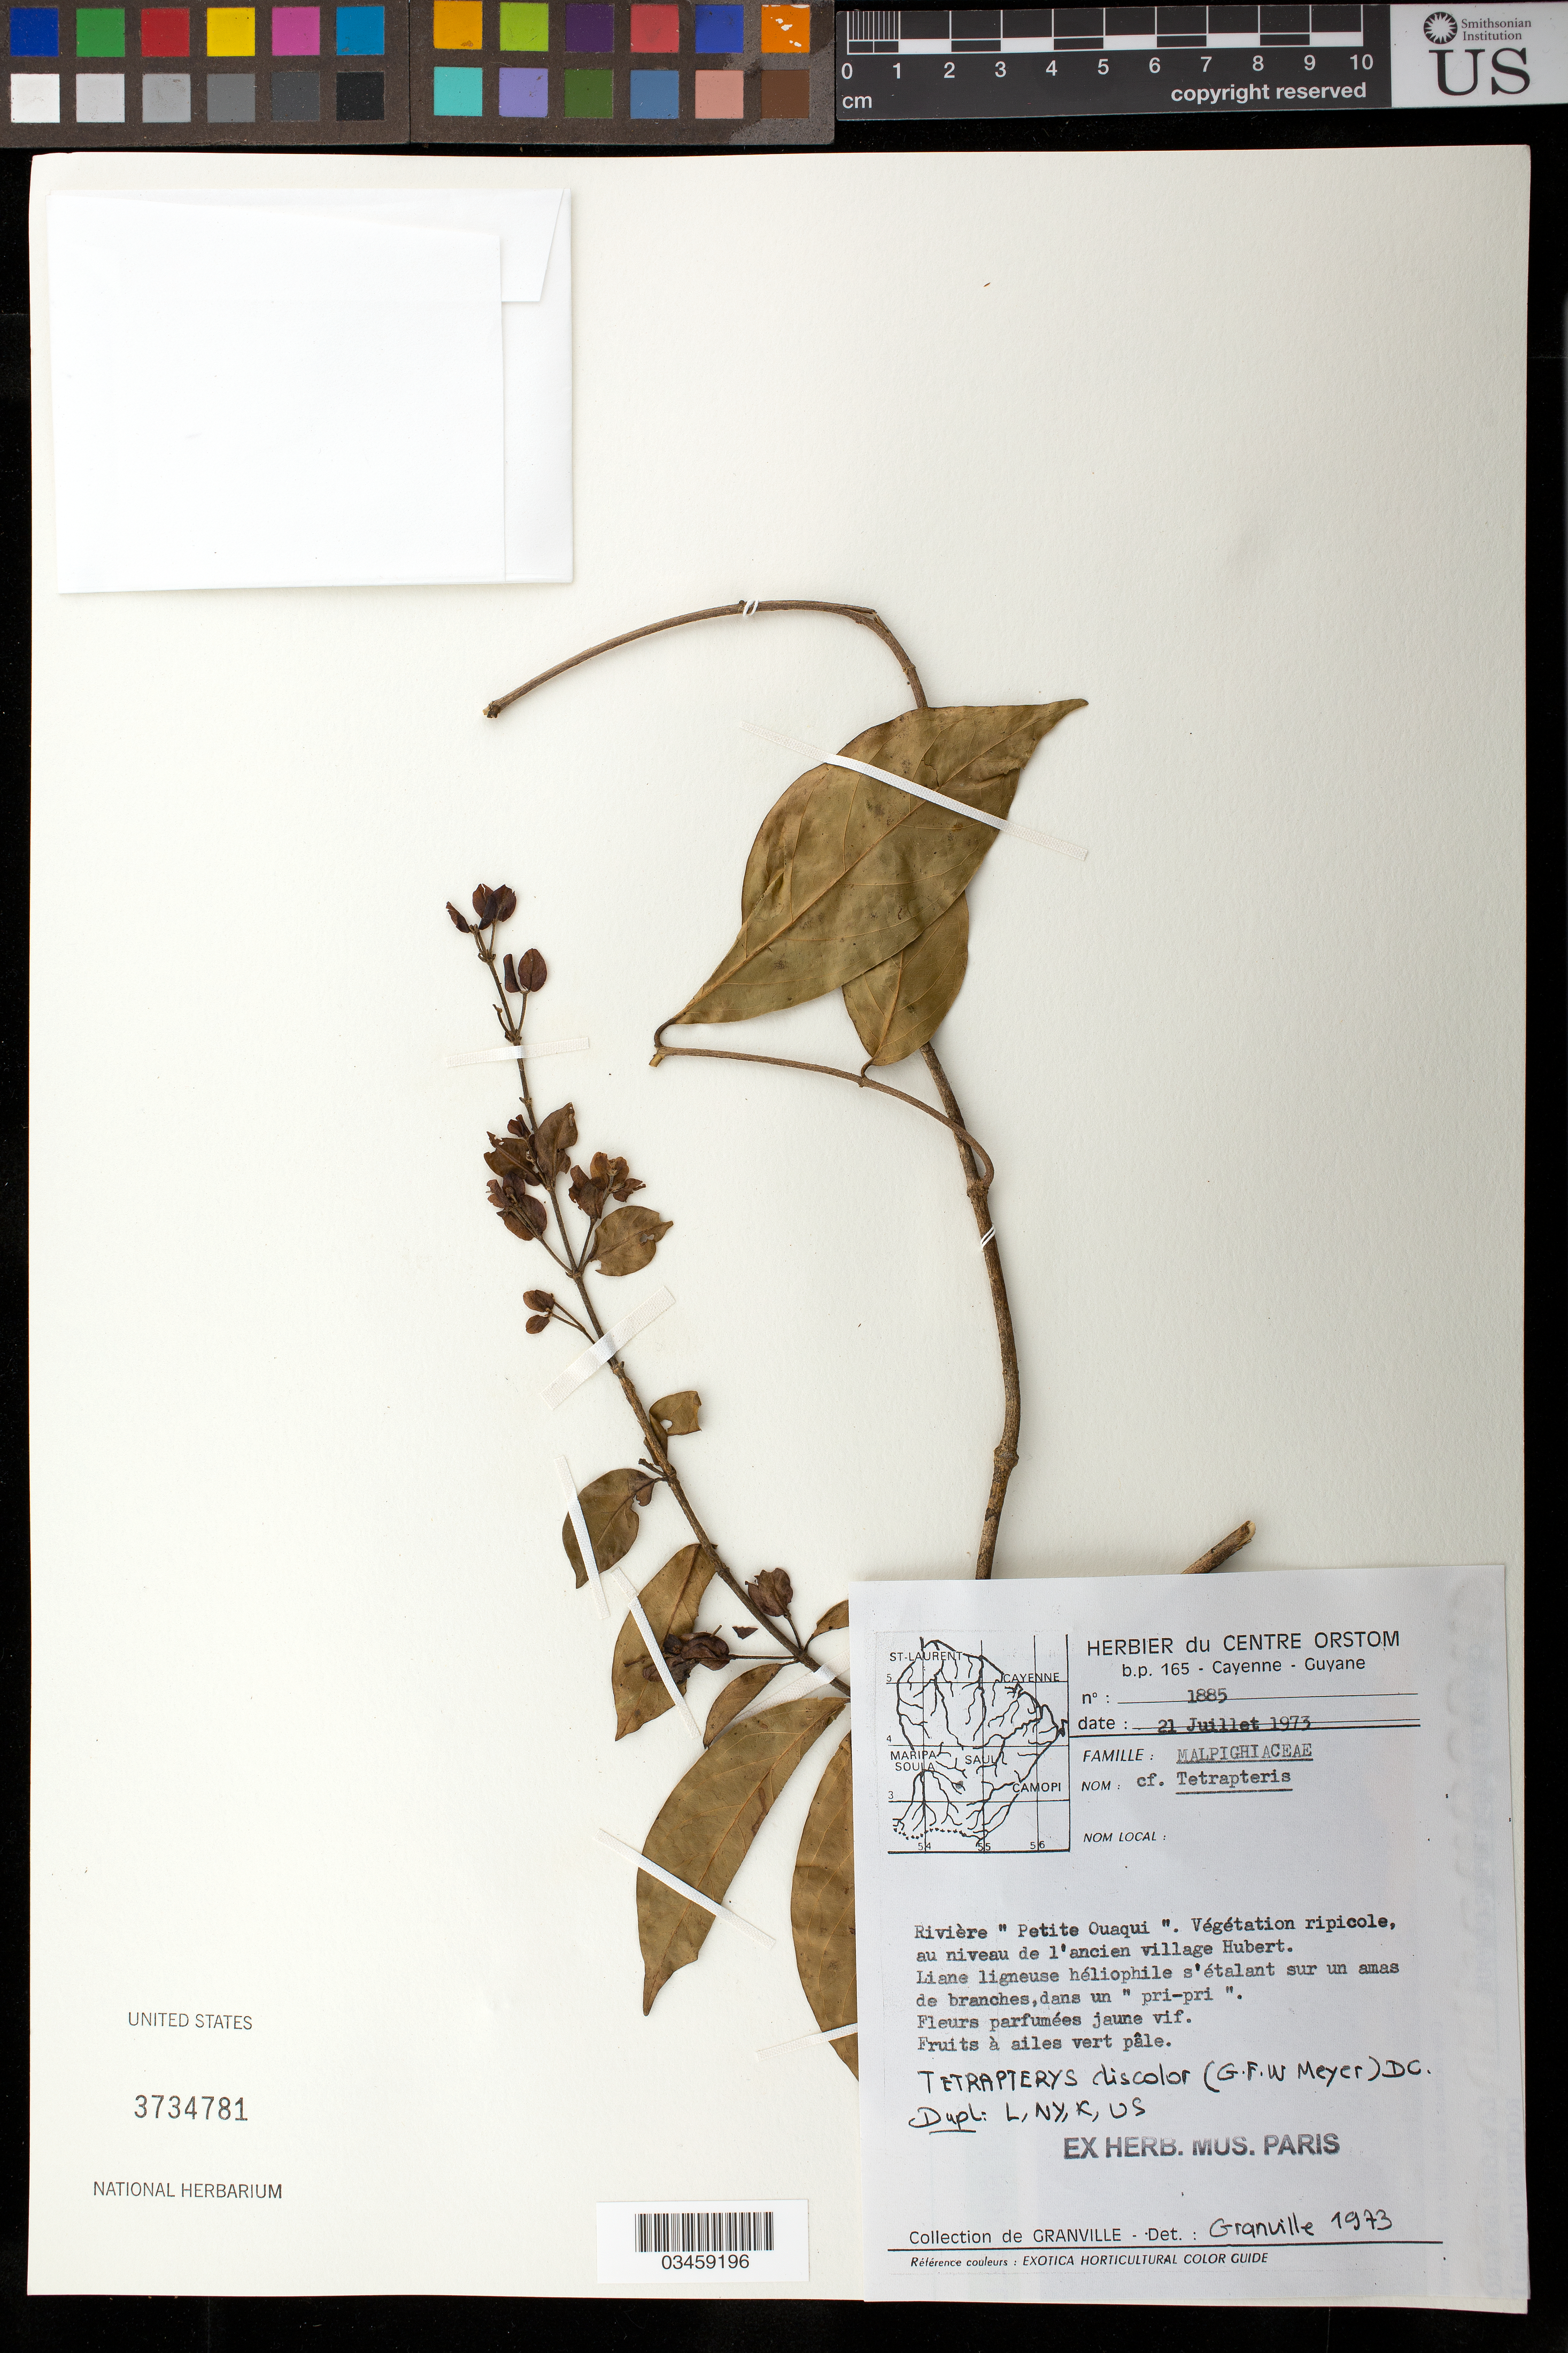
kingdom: Plantae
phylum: Tracheophyta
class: Magnoliopsida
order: Malpighiales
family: Malpighiaceae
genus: Tetrapterys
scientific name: Tetrapterys discolor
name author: (G. Mey.) DC.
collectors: J.-J. de Granville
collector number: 1885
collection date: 1973-07-21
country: French Guiana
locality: Rivière "Petite Ouaqui", village Hubert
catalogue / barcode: US 3734781